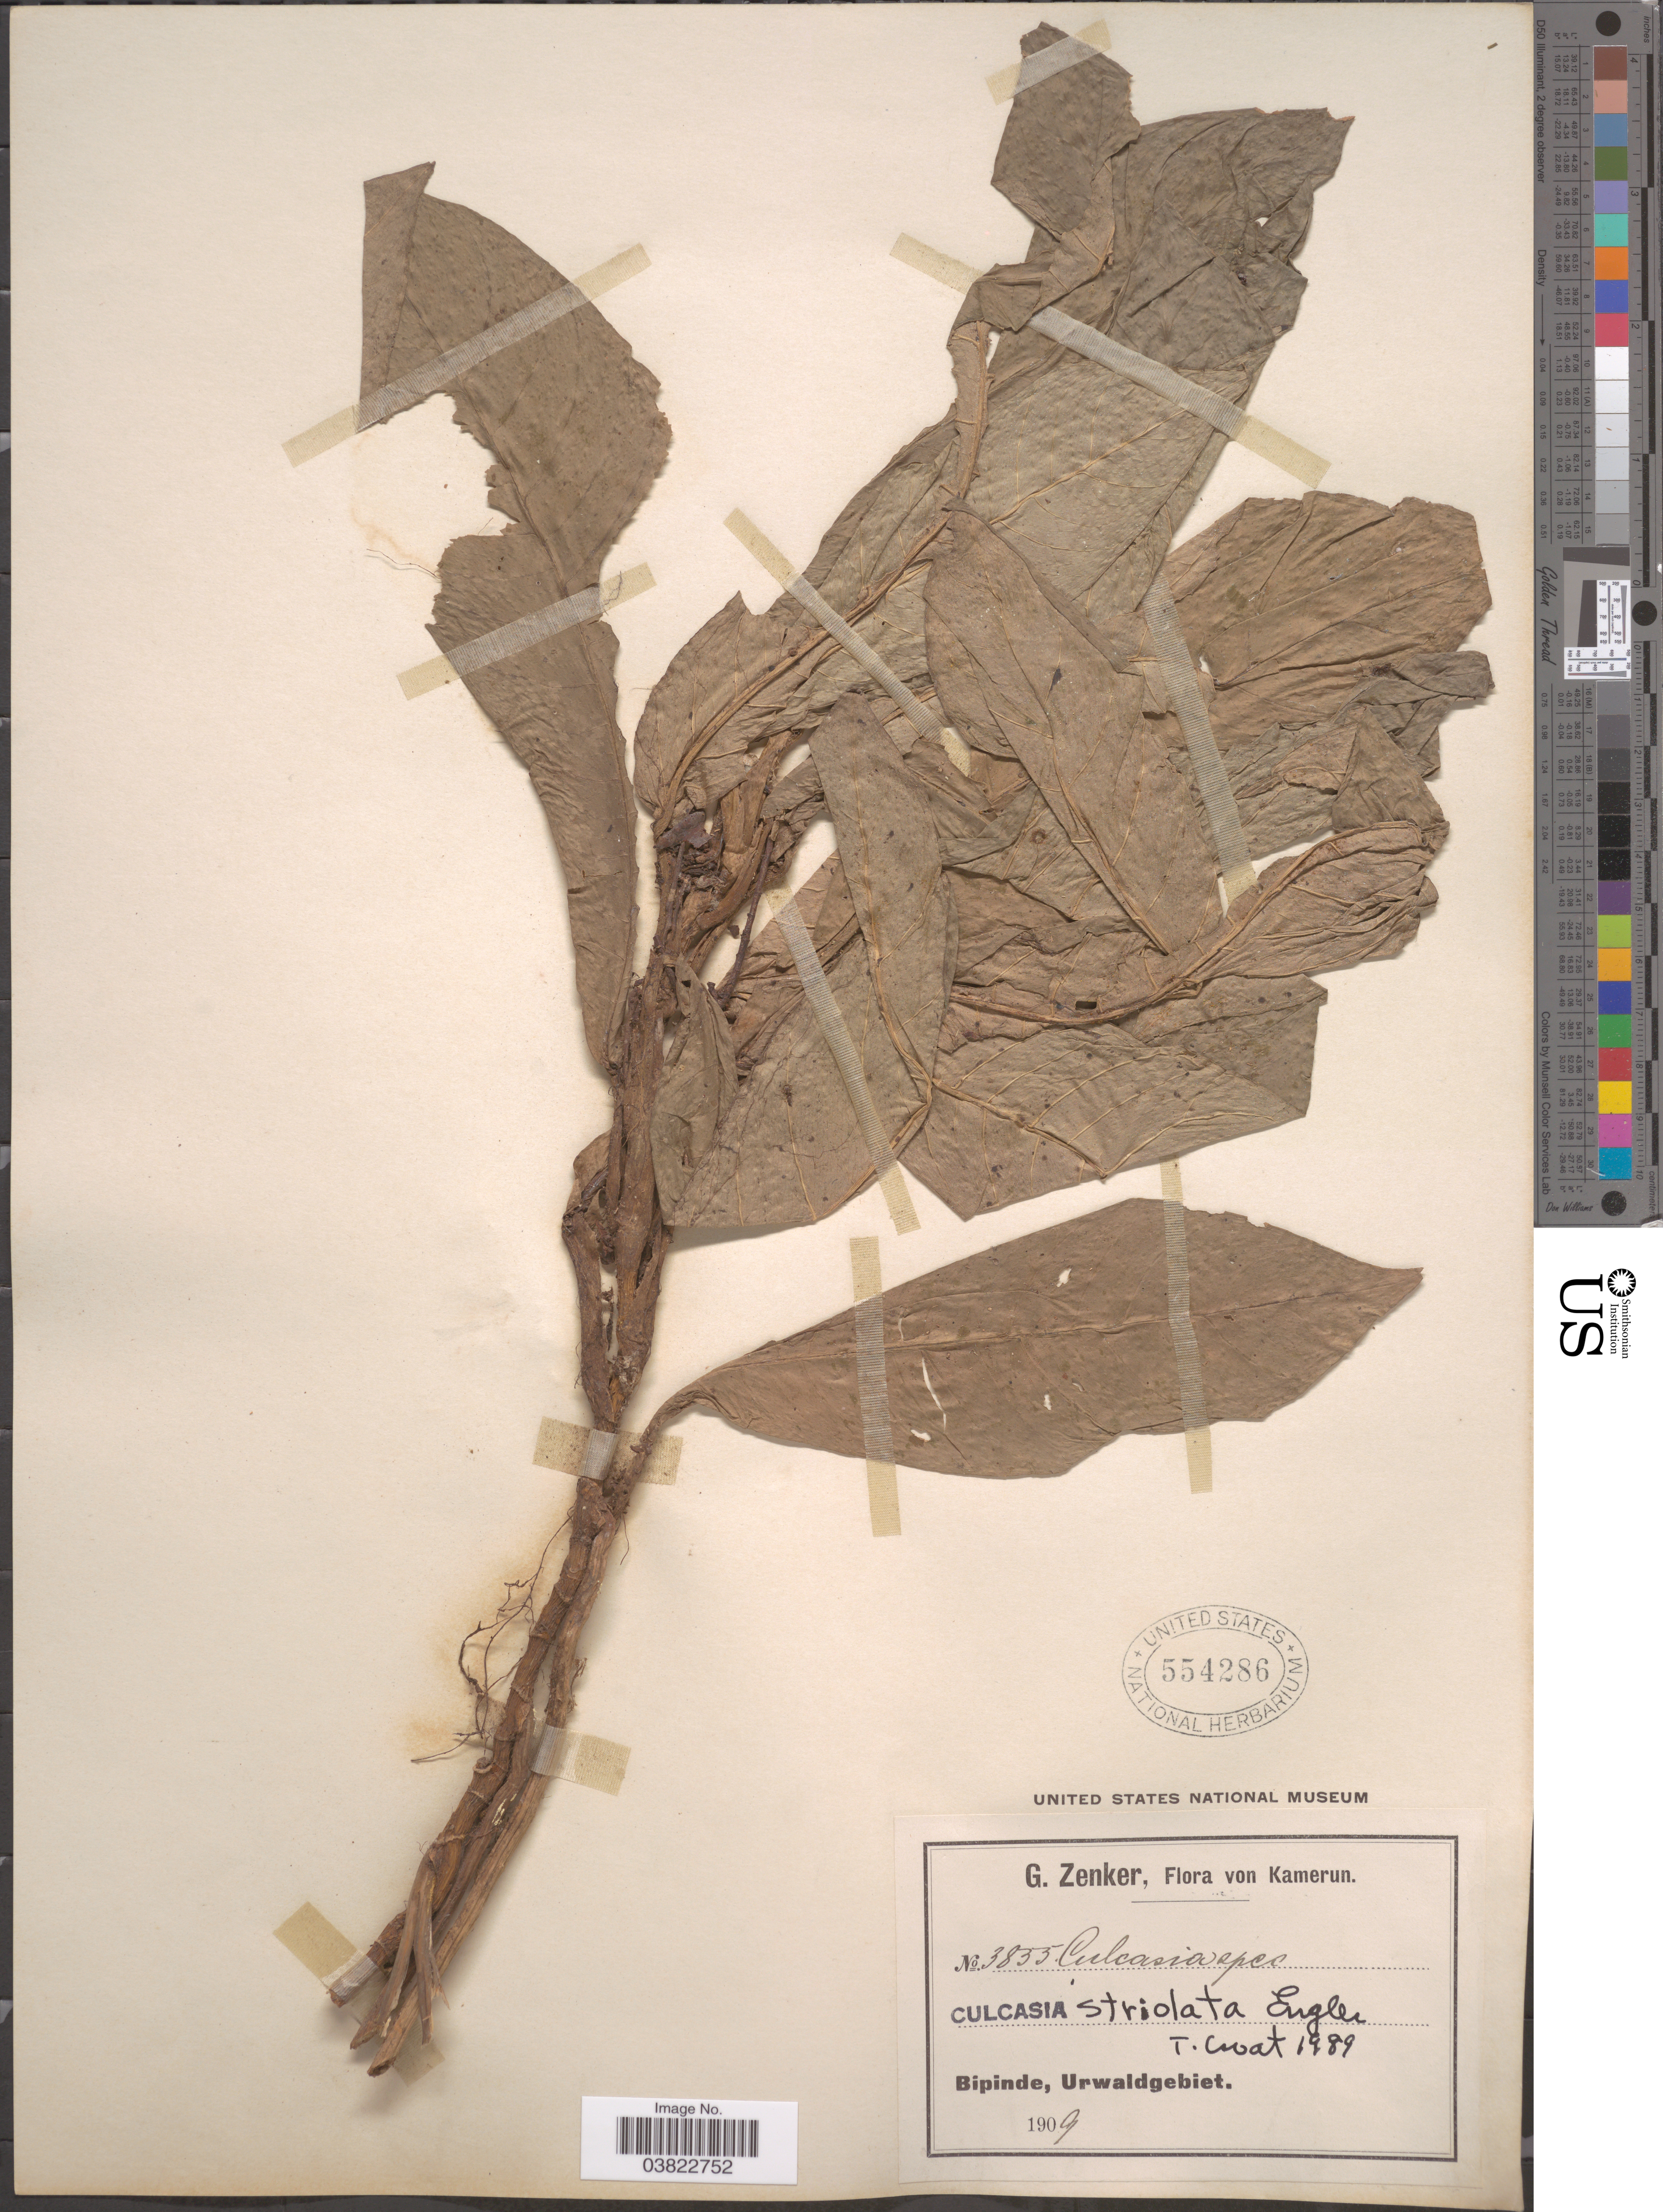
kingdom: Plantae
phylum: Tracheophyta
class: Liliopsida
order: Alismatales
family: Araceae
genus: Culcasia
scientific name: Culcasia striolata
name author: Engl.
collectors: G. A. Zenker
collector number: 3855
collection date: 1909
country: Cameroon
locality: Bipinde, Urwaldgebiet.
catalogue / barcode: US 554286